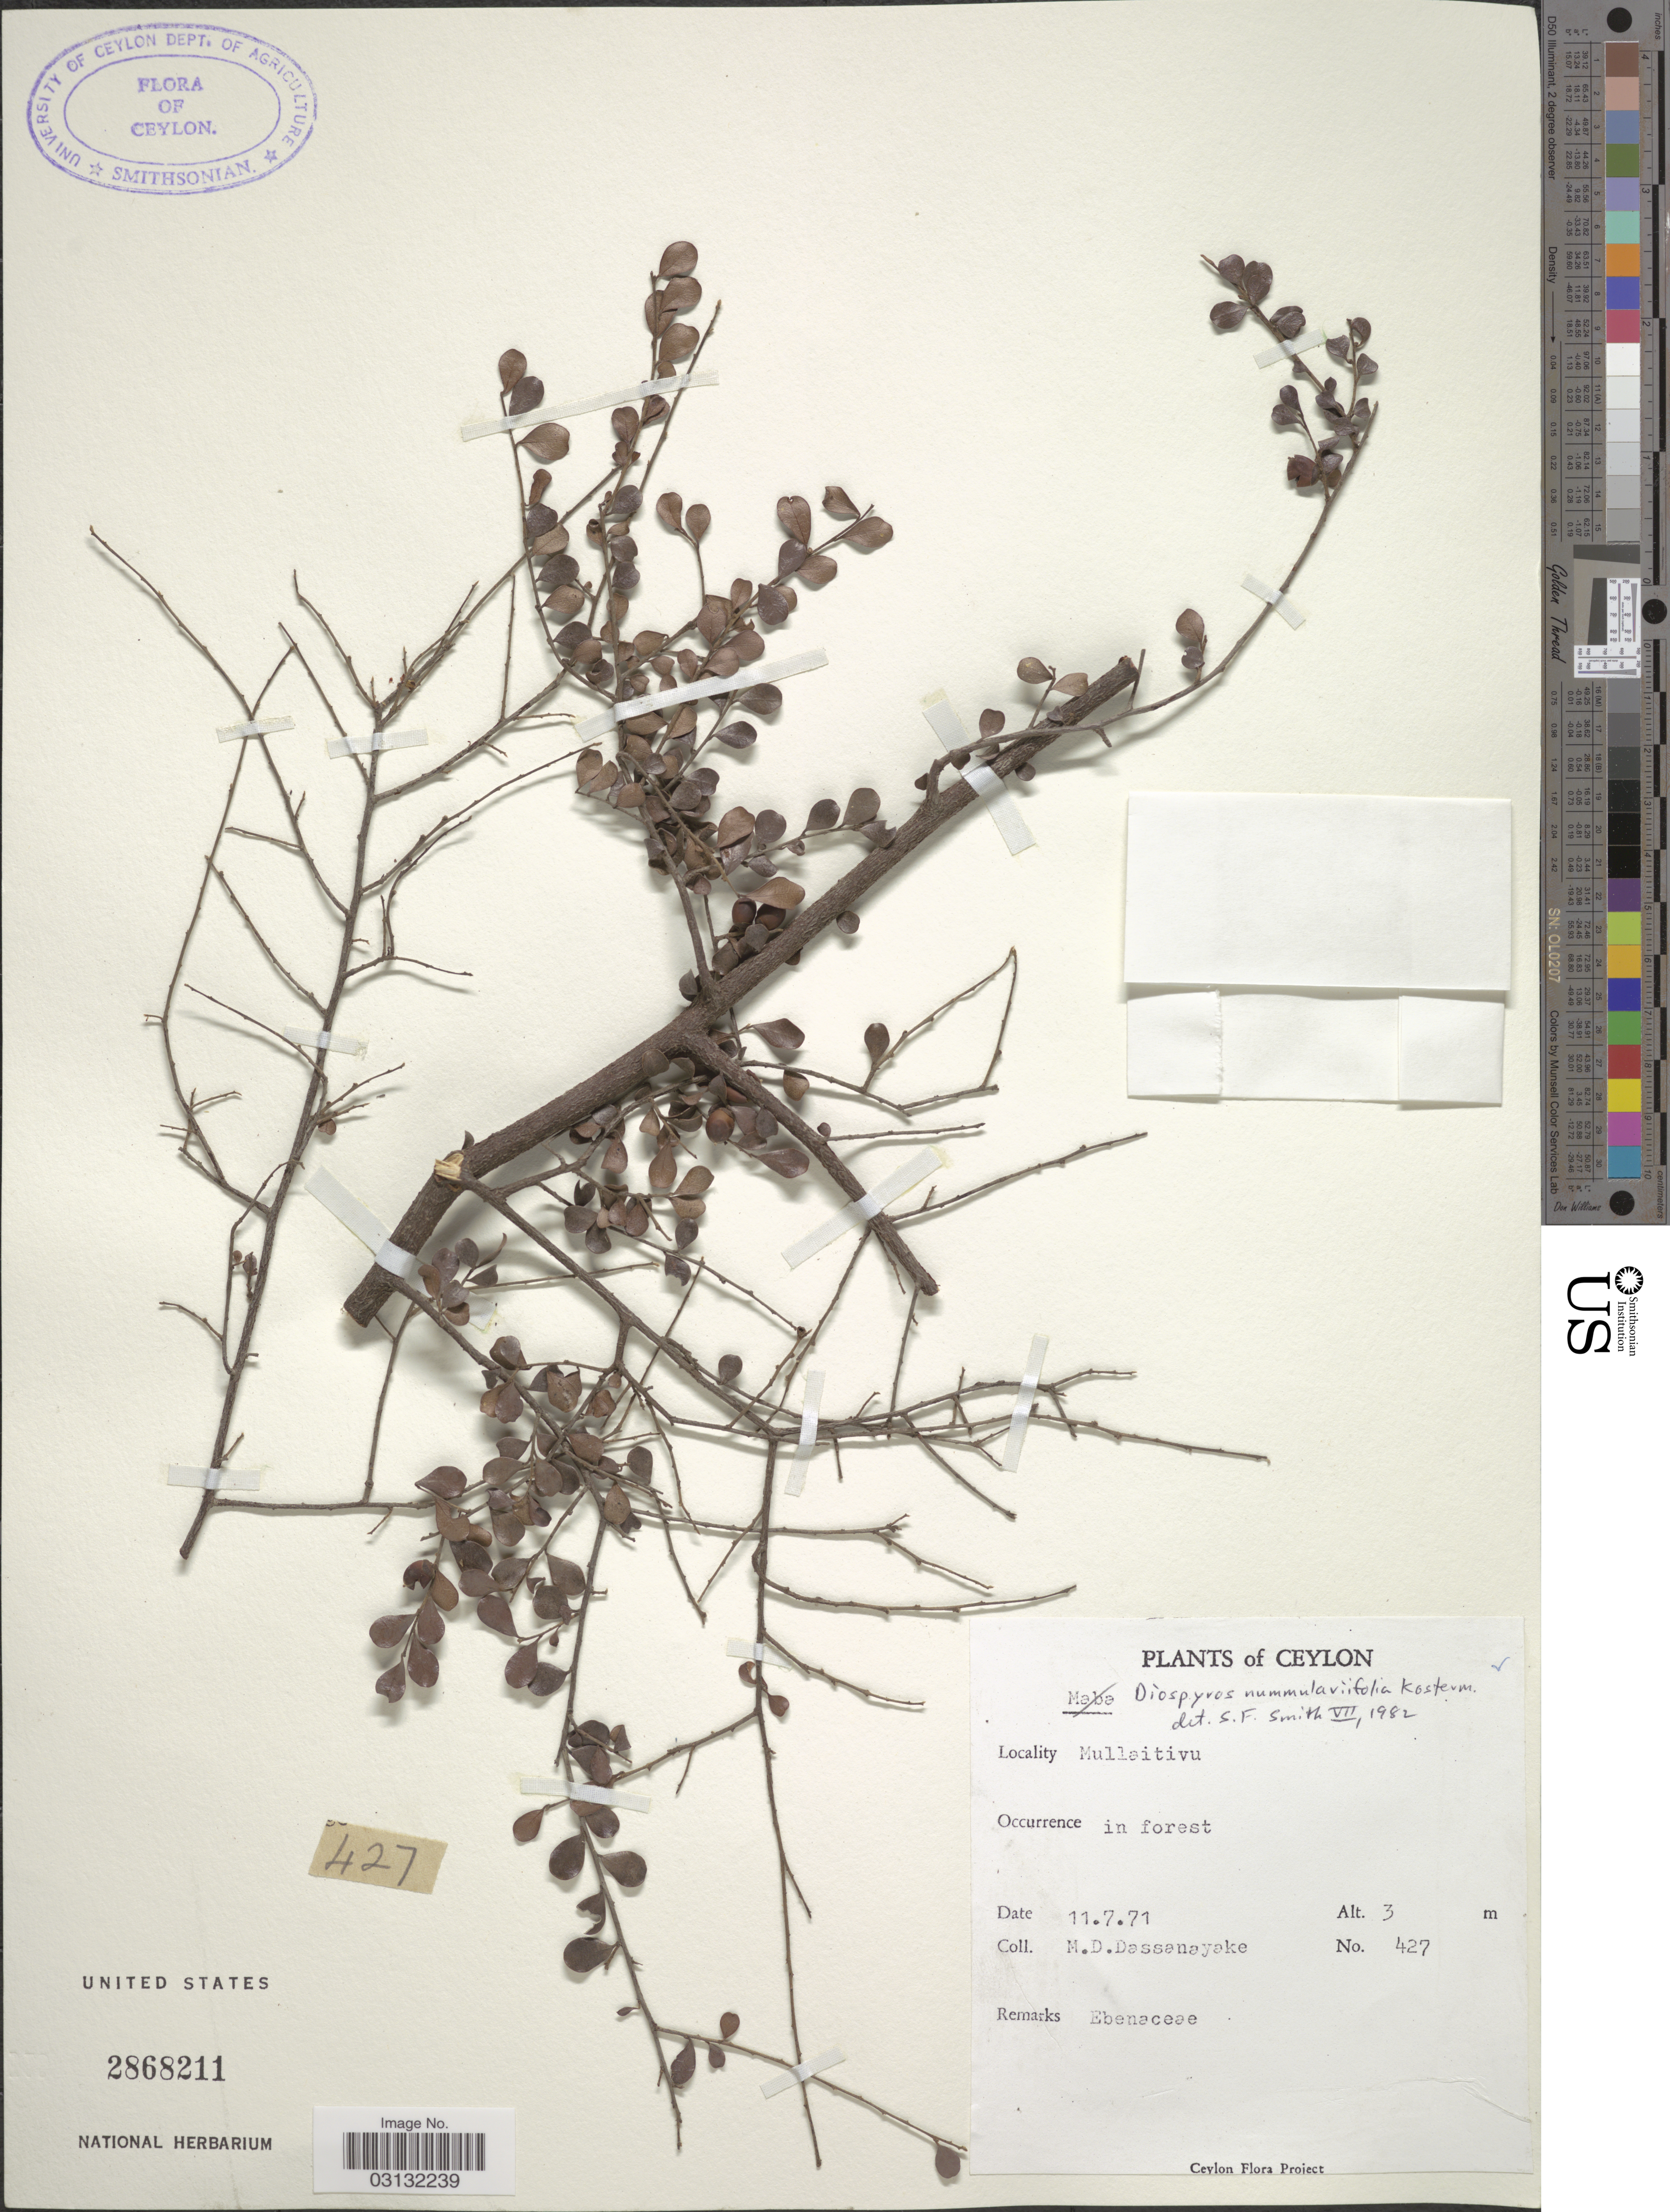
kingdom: Plantae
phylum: Tracheophyta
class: Magnoliopsida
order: Ericales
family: Ebenaceae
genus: Diospyros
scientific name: Diospyros nummulariifolia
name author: Kosterm.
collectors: M. D. Dassanayake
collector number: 427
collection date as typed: Transcribed d/m/y: 11/7/71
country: Sri Lanka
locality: Ceylon. Mullaitivu.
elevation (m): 3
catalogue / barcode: US 2868211